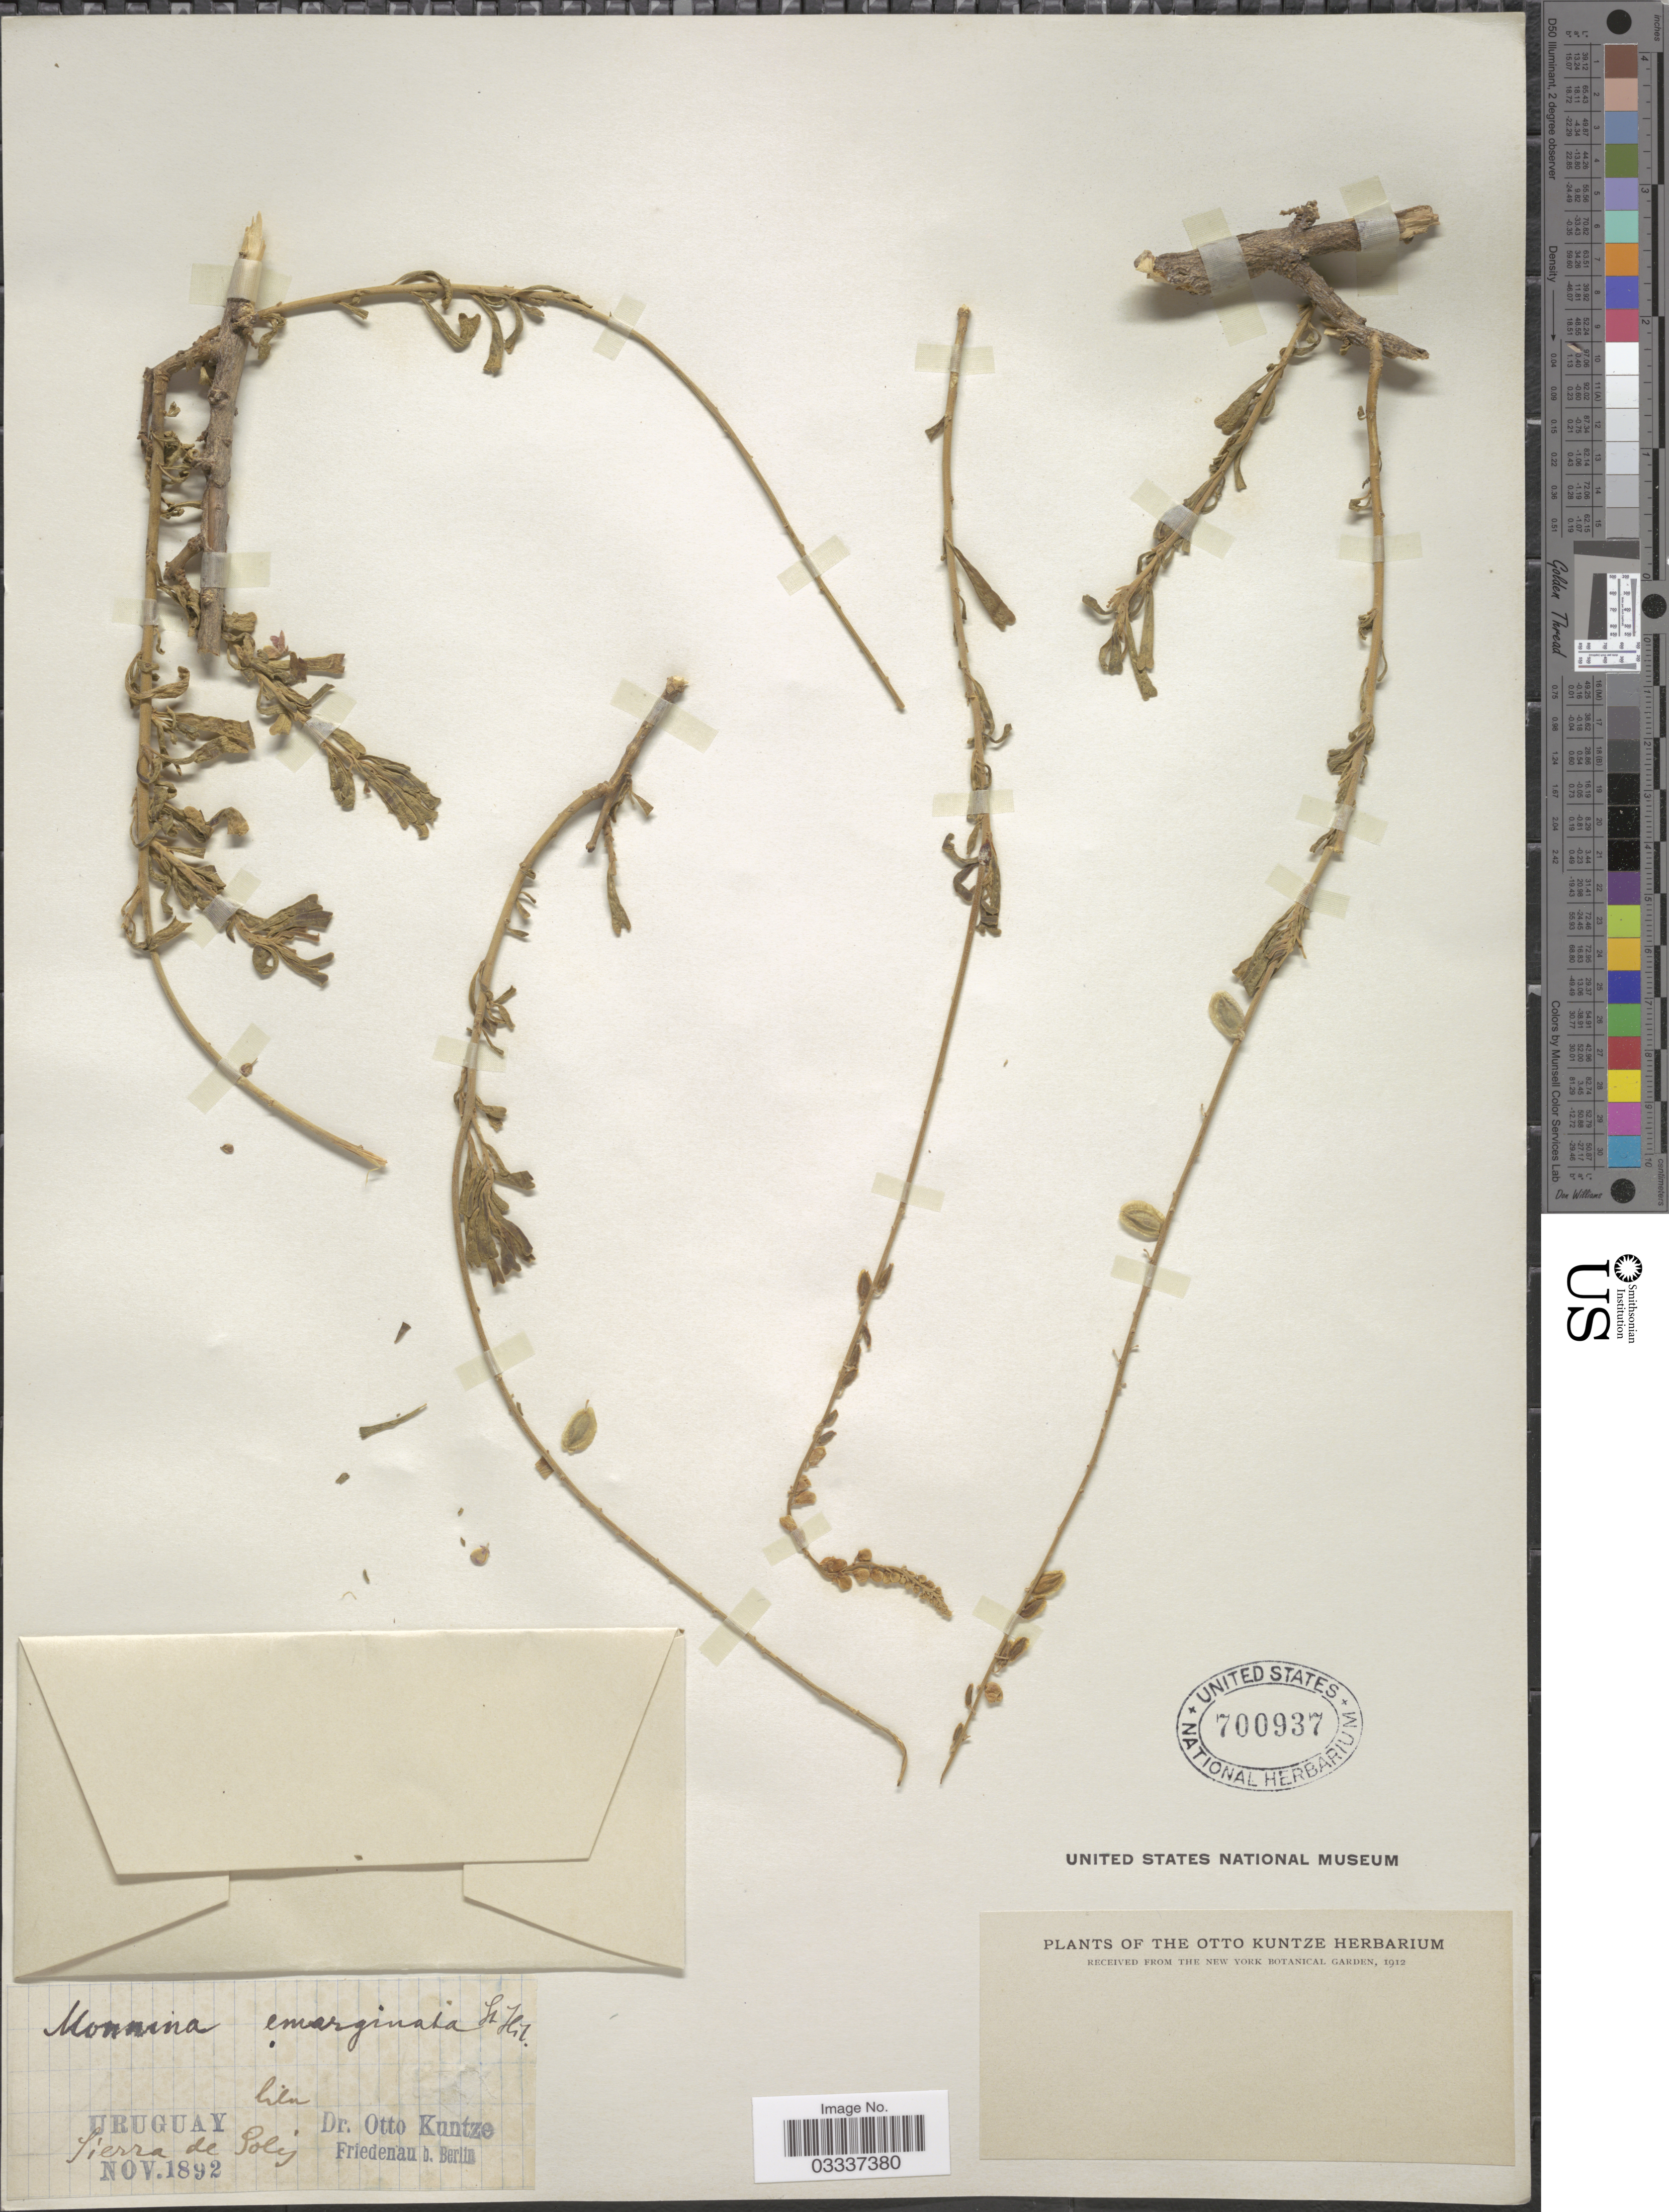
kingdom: Plantae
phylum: Tracheophyta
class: Magnoliopsida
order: Fabales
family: Polygalaceae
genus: Monnina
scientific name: Monnina emarginata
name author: A. St.-Hil.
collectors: C.E.O. Kuntze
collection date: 1892-11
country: Uruguay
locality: Sierra de Solis.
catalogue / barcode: US 700937